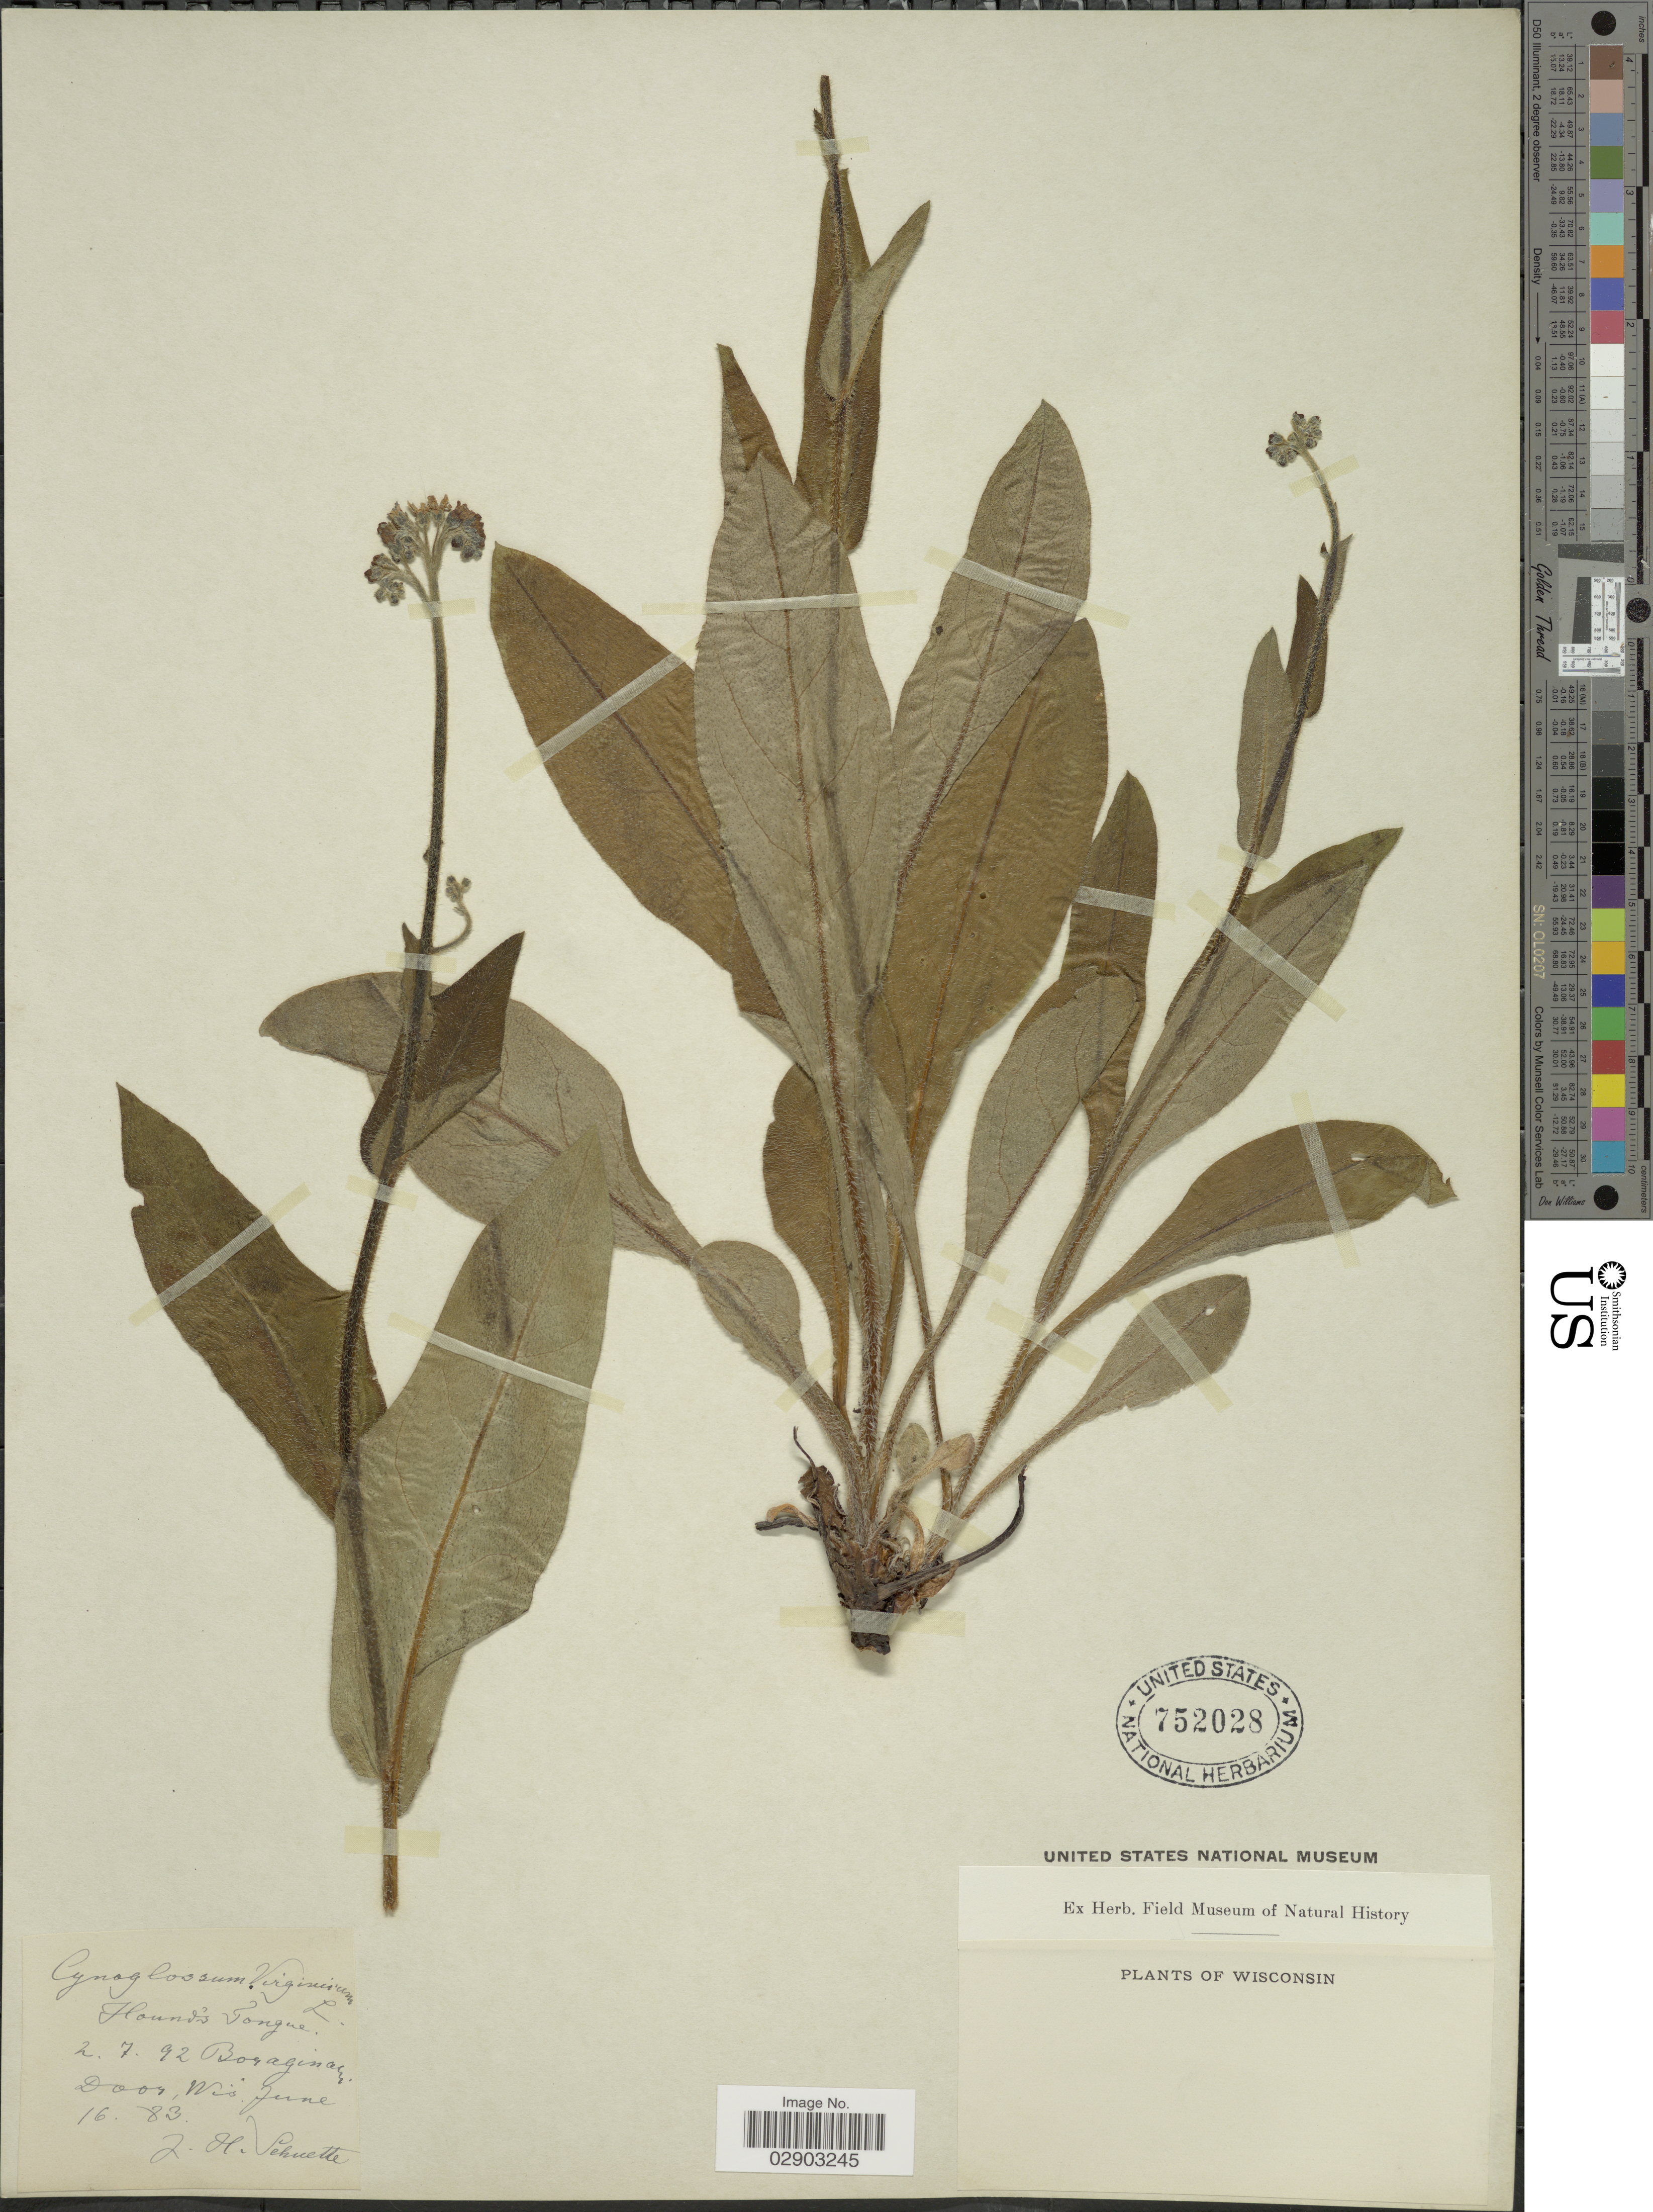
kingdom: Plantae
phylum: Tracheophyta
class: Magnoliopsida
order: Boraginales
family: Boraginaceae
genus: Cynoglossum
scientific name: Cynoglossum virginianum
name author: L.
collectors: J. H. Schuette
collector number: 2.7.92?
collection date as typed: Transcribed d/m/y: 16/6/83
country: United States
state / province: Wisconsin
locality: Door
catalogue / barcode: US 752028